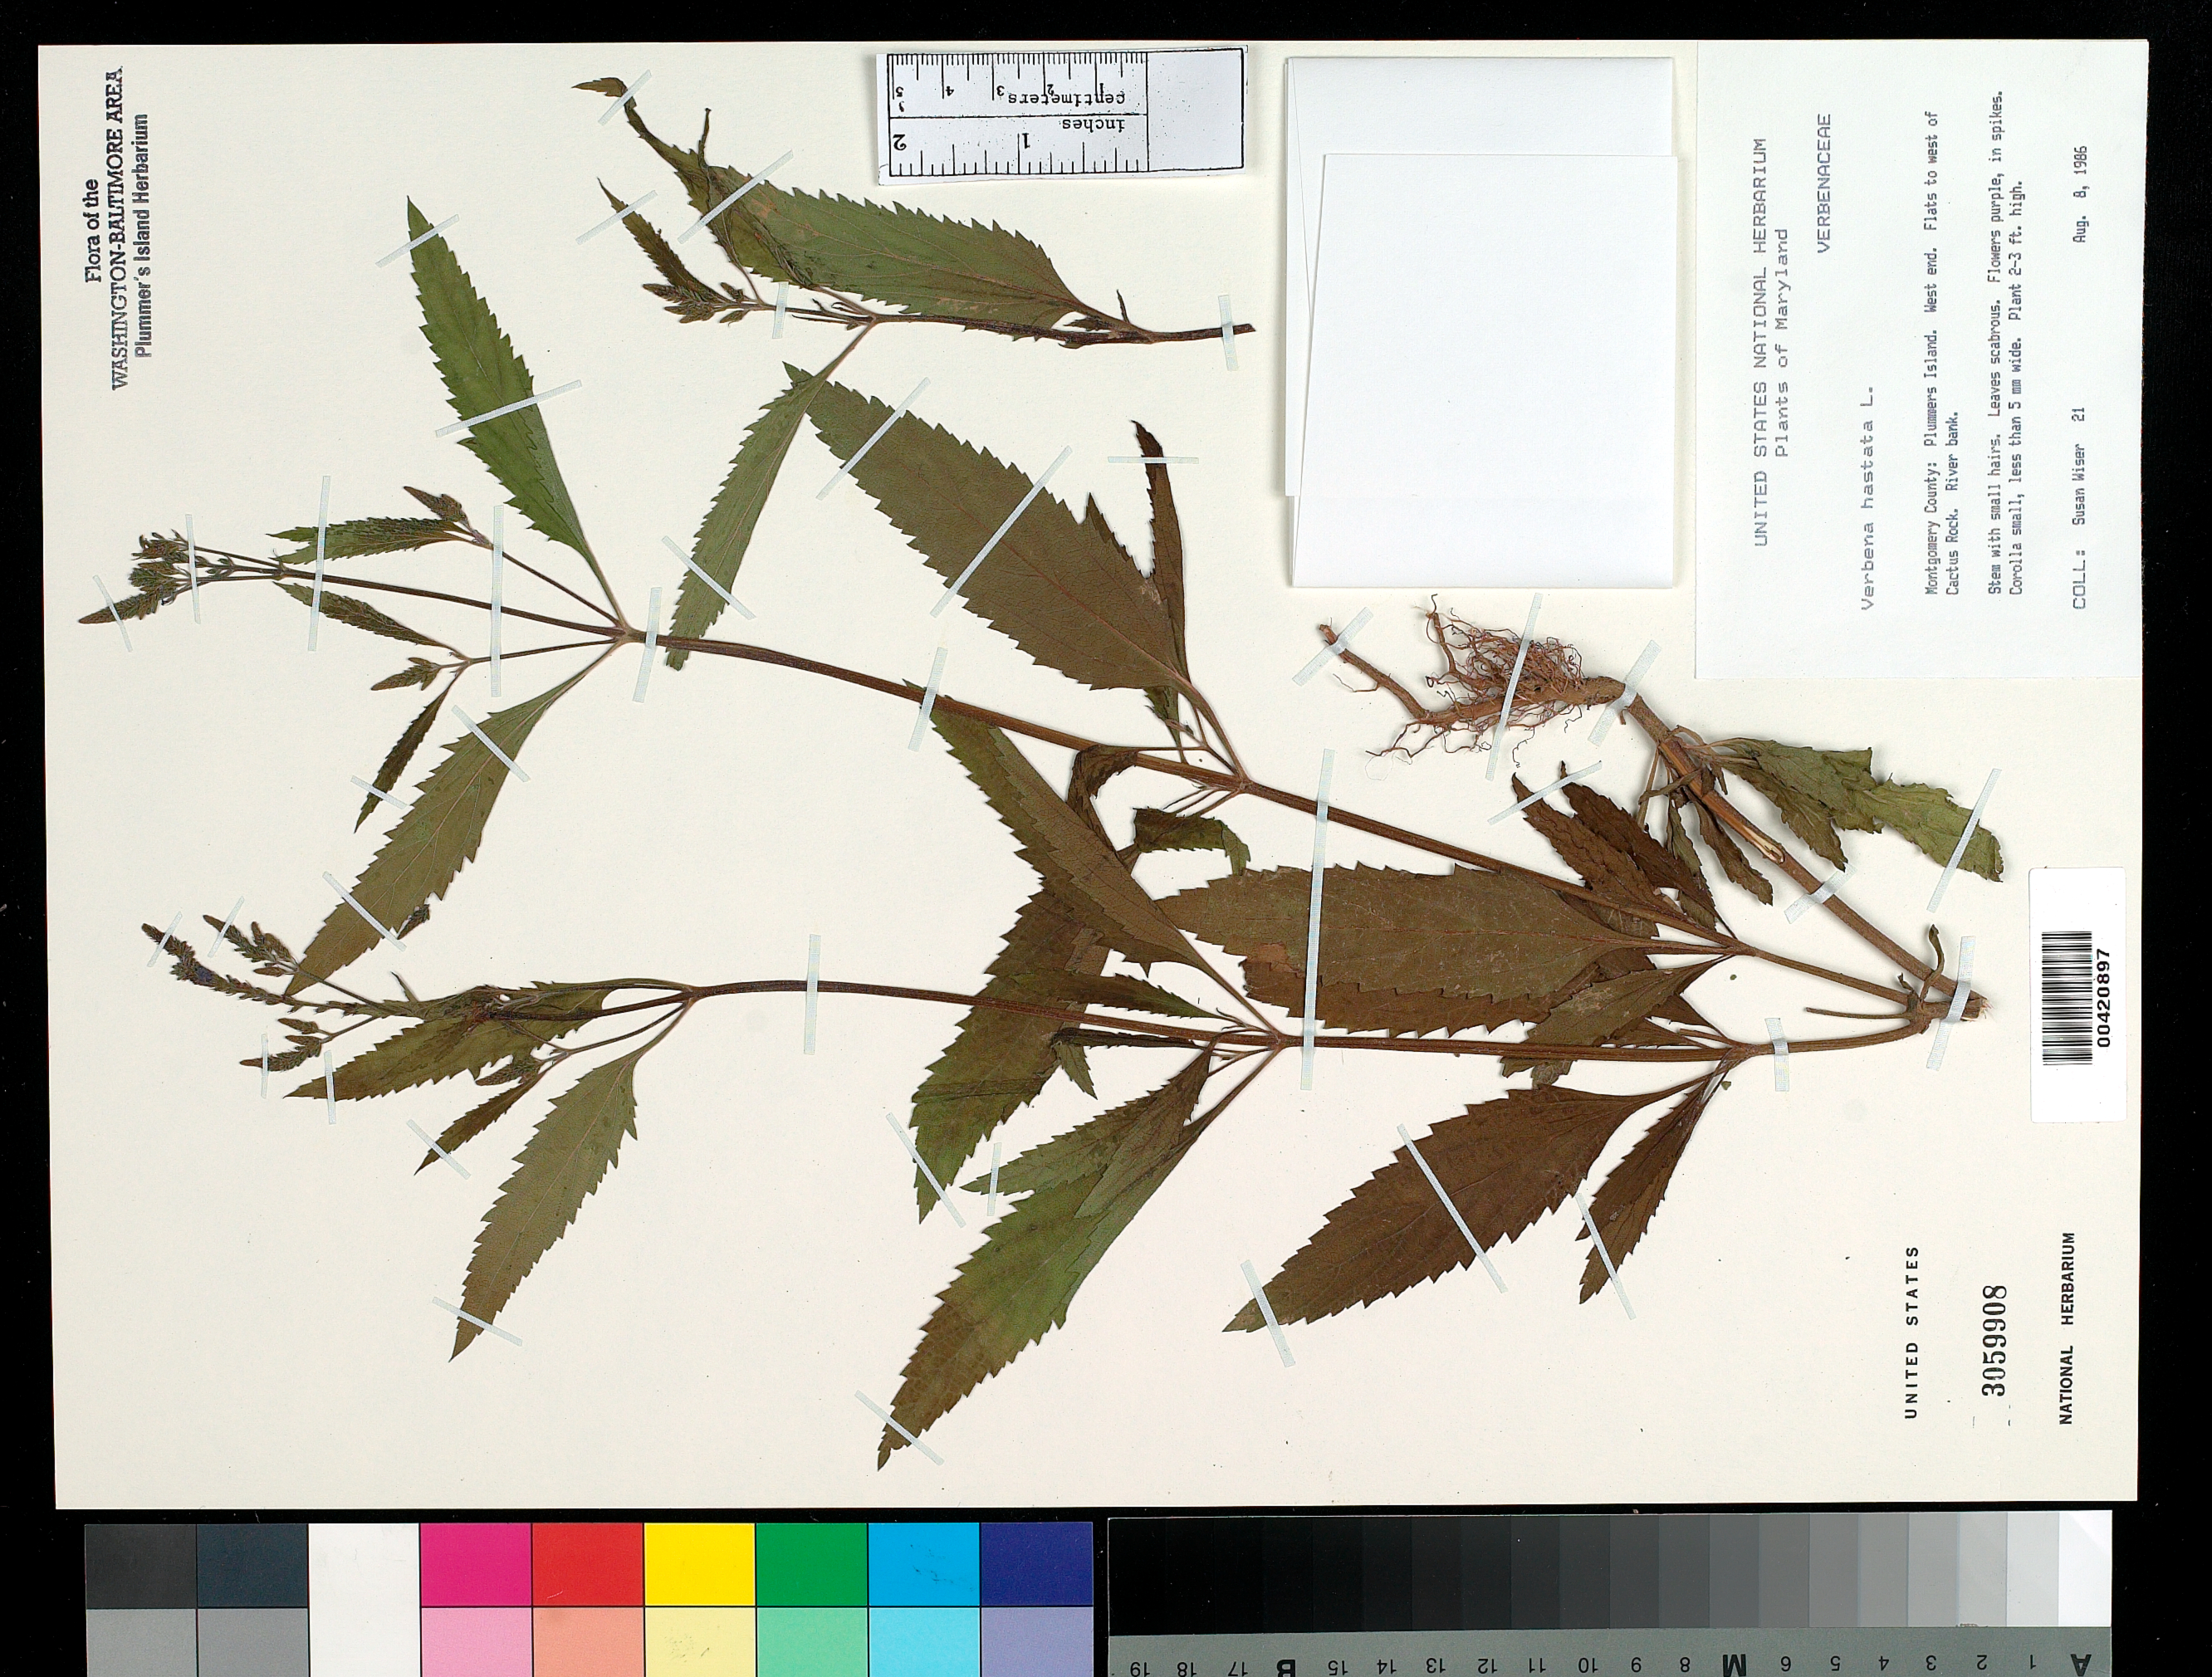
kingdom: Plantae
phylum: Tracheophyta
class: Magnoliopsida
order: Lamiales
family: Verbenaceae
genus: Verbena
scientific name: Verbena hastata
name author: L.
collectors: S. Wiser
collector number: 21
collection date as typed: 08 Aug 1986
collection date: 1986-08-08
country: United States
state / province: Maryland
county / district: Montgomery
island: Plummers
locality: Plummer's Island; west end. Flats to west of Cactus Rock. C. & O. Canal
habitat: River bank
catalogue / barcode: US 3059908